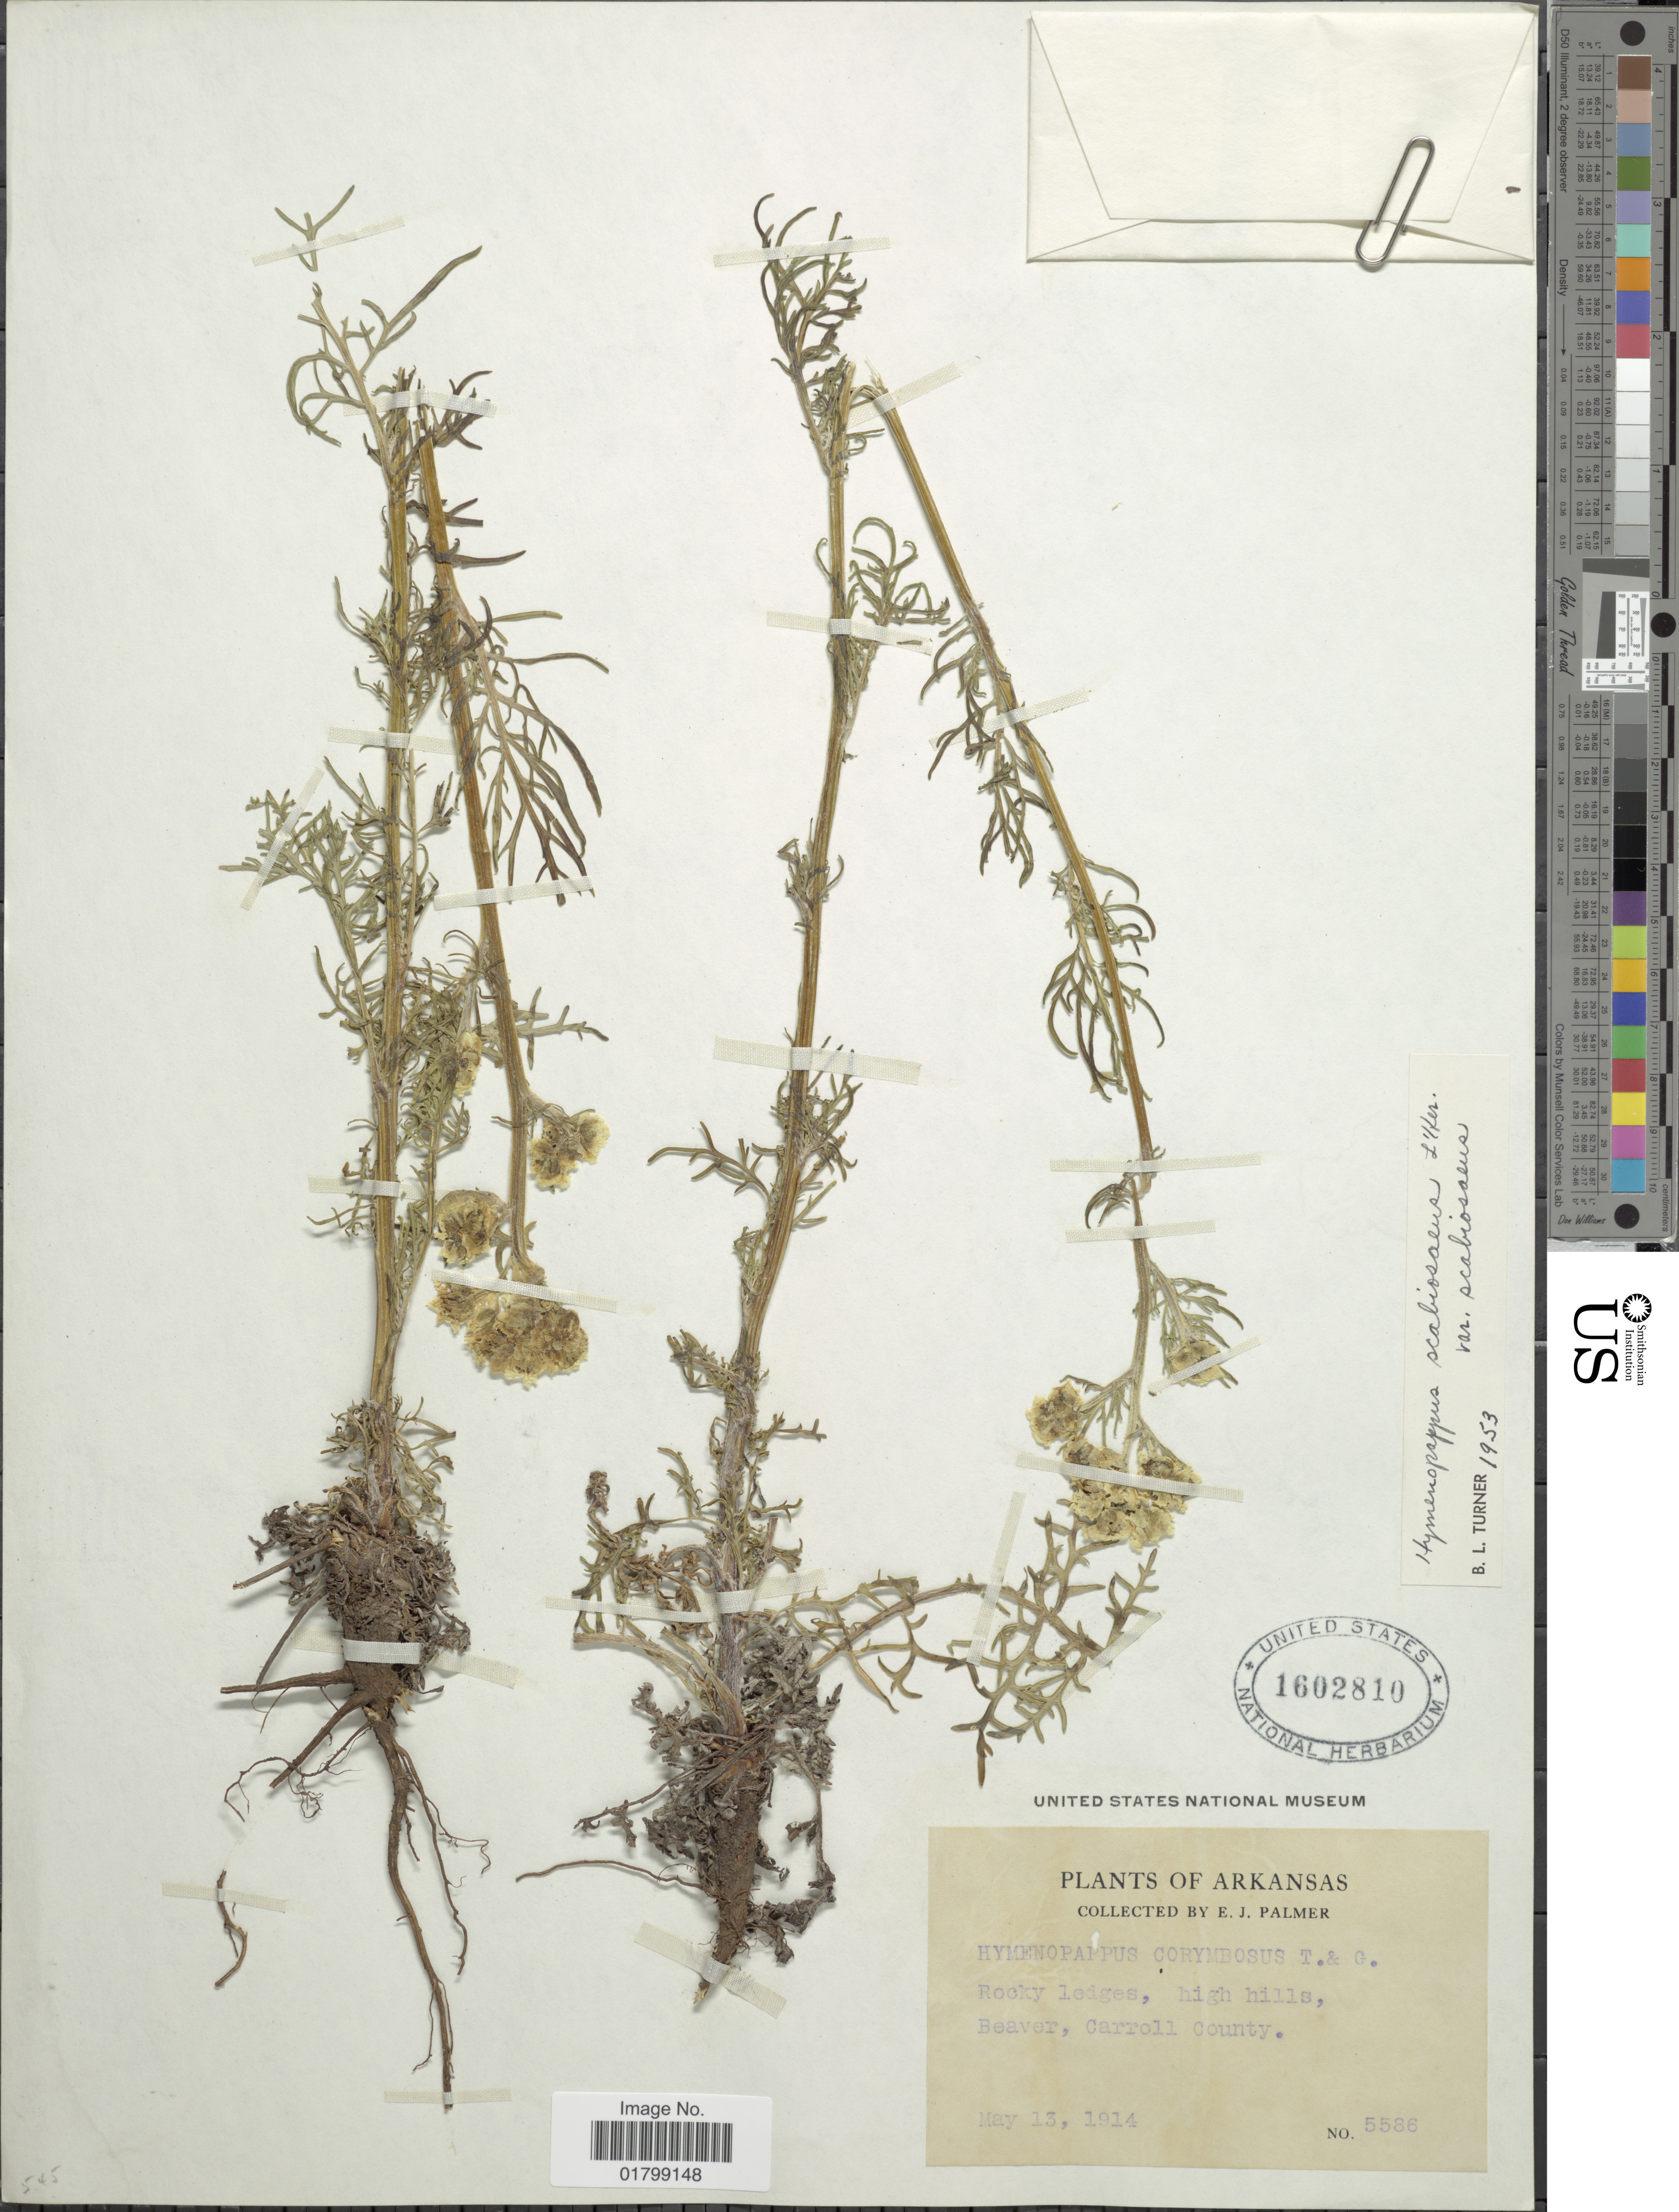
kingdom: Plantae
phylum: Tracheophyta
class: Magnoliopsida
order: Asterales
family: Asteraceae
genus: Hymenopappus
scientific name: Hymenopappus scabiosaeus var. scabiosaeus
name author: L'Hér.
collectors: E. J. Palmer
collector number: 5586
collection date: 1914-05-13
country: United States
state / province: Arkansas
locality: Beaver, Carroll County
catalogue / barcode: US 1602810